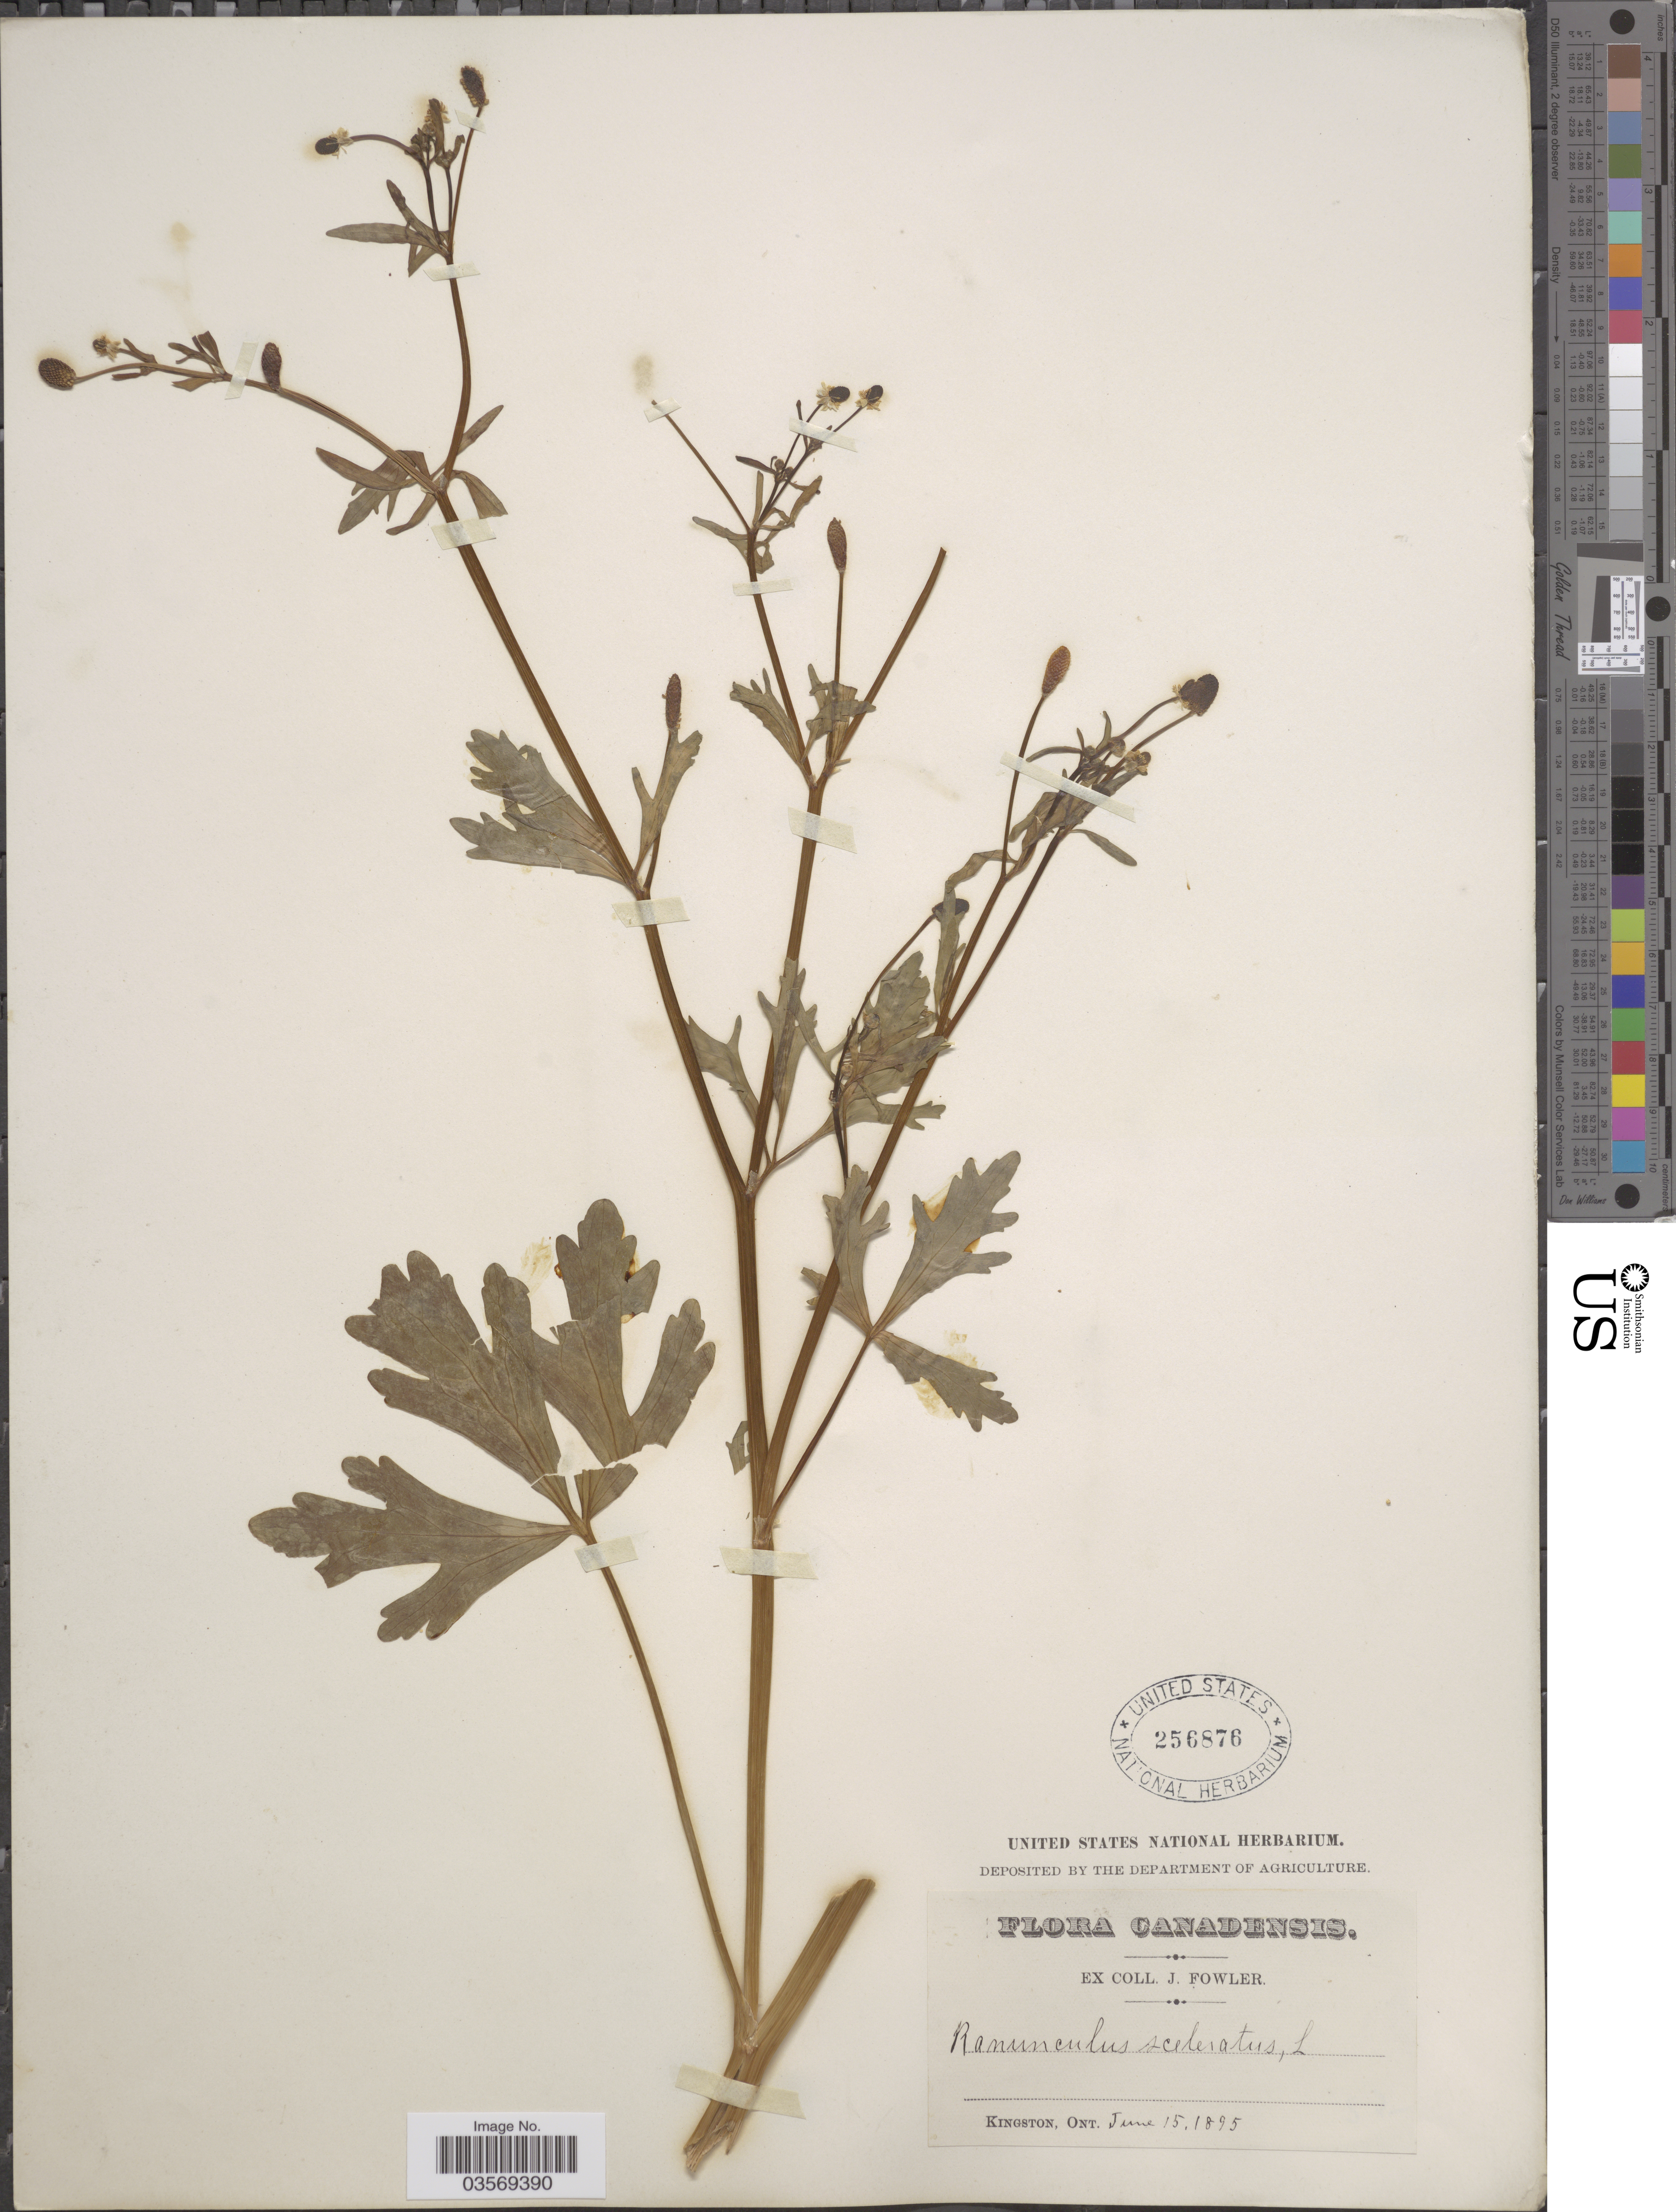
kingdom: Plantae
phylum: Tracheophyta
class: Magnoliopsida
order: Ranunculales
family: Ranunculaceae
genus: Ranunculus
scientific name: Ranunculus sceleratus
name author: L.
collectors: J. Fowler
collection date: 1895-06-15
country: Canada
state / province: Ontario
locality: Canadesis. Kingston.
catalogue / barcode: US 256876